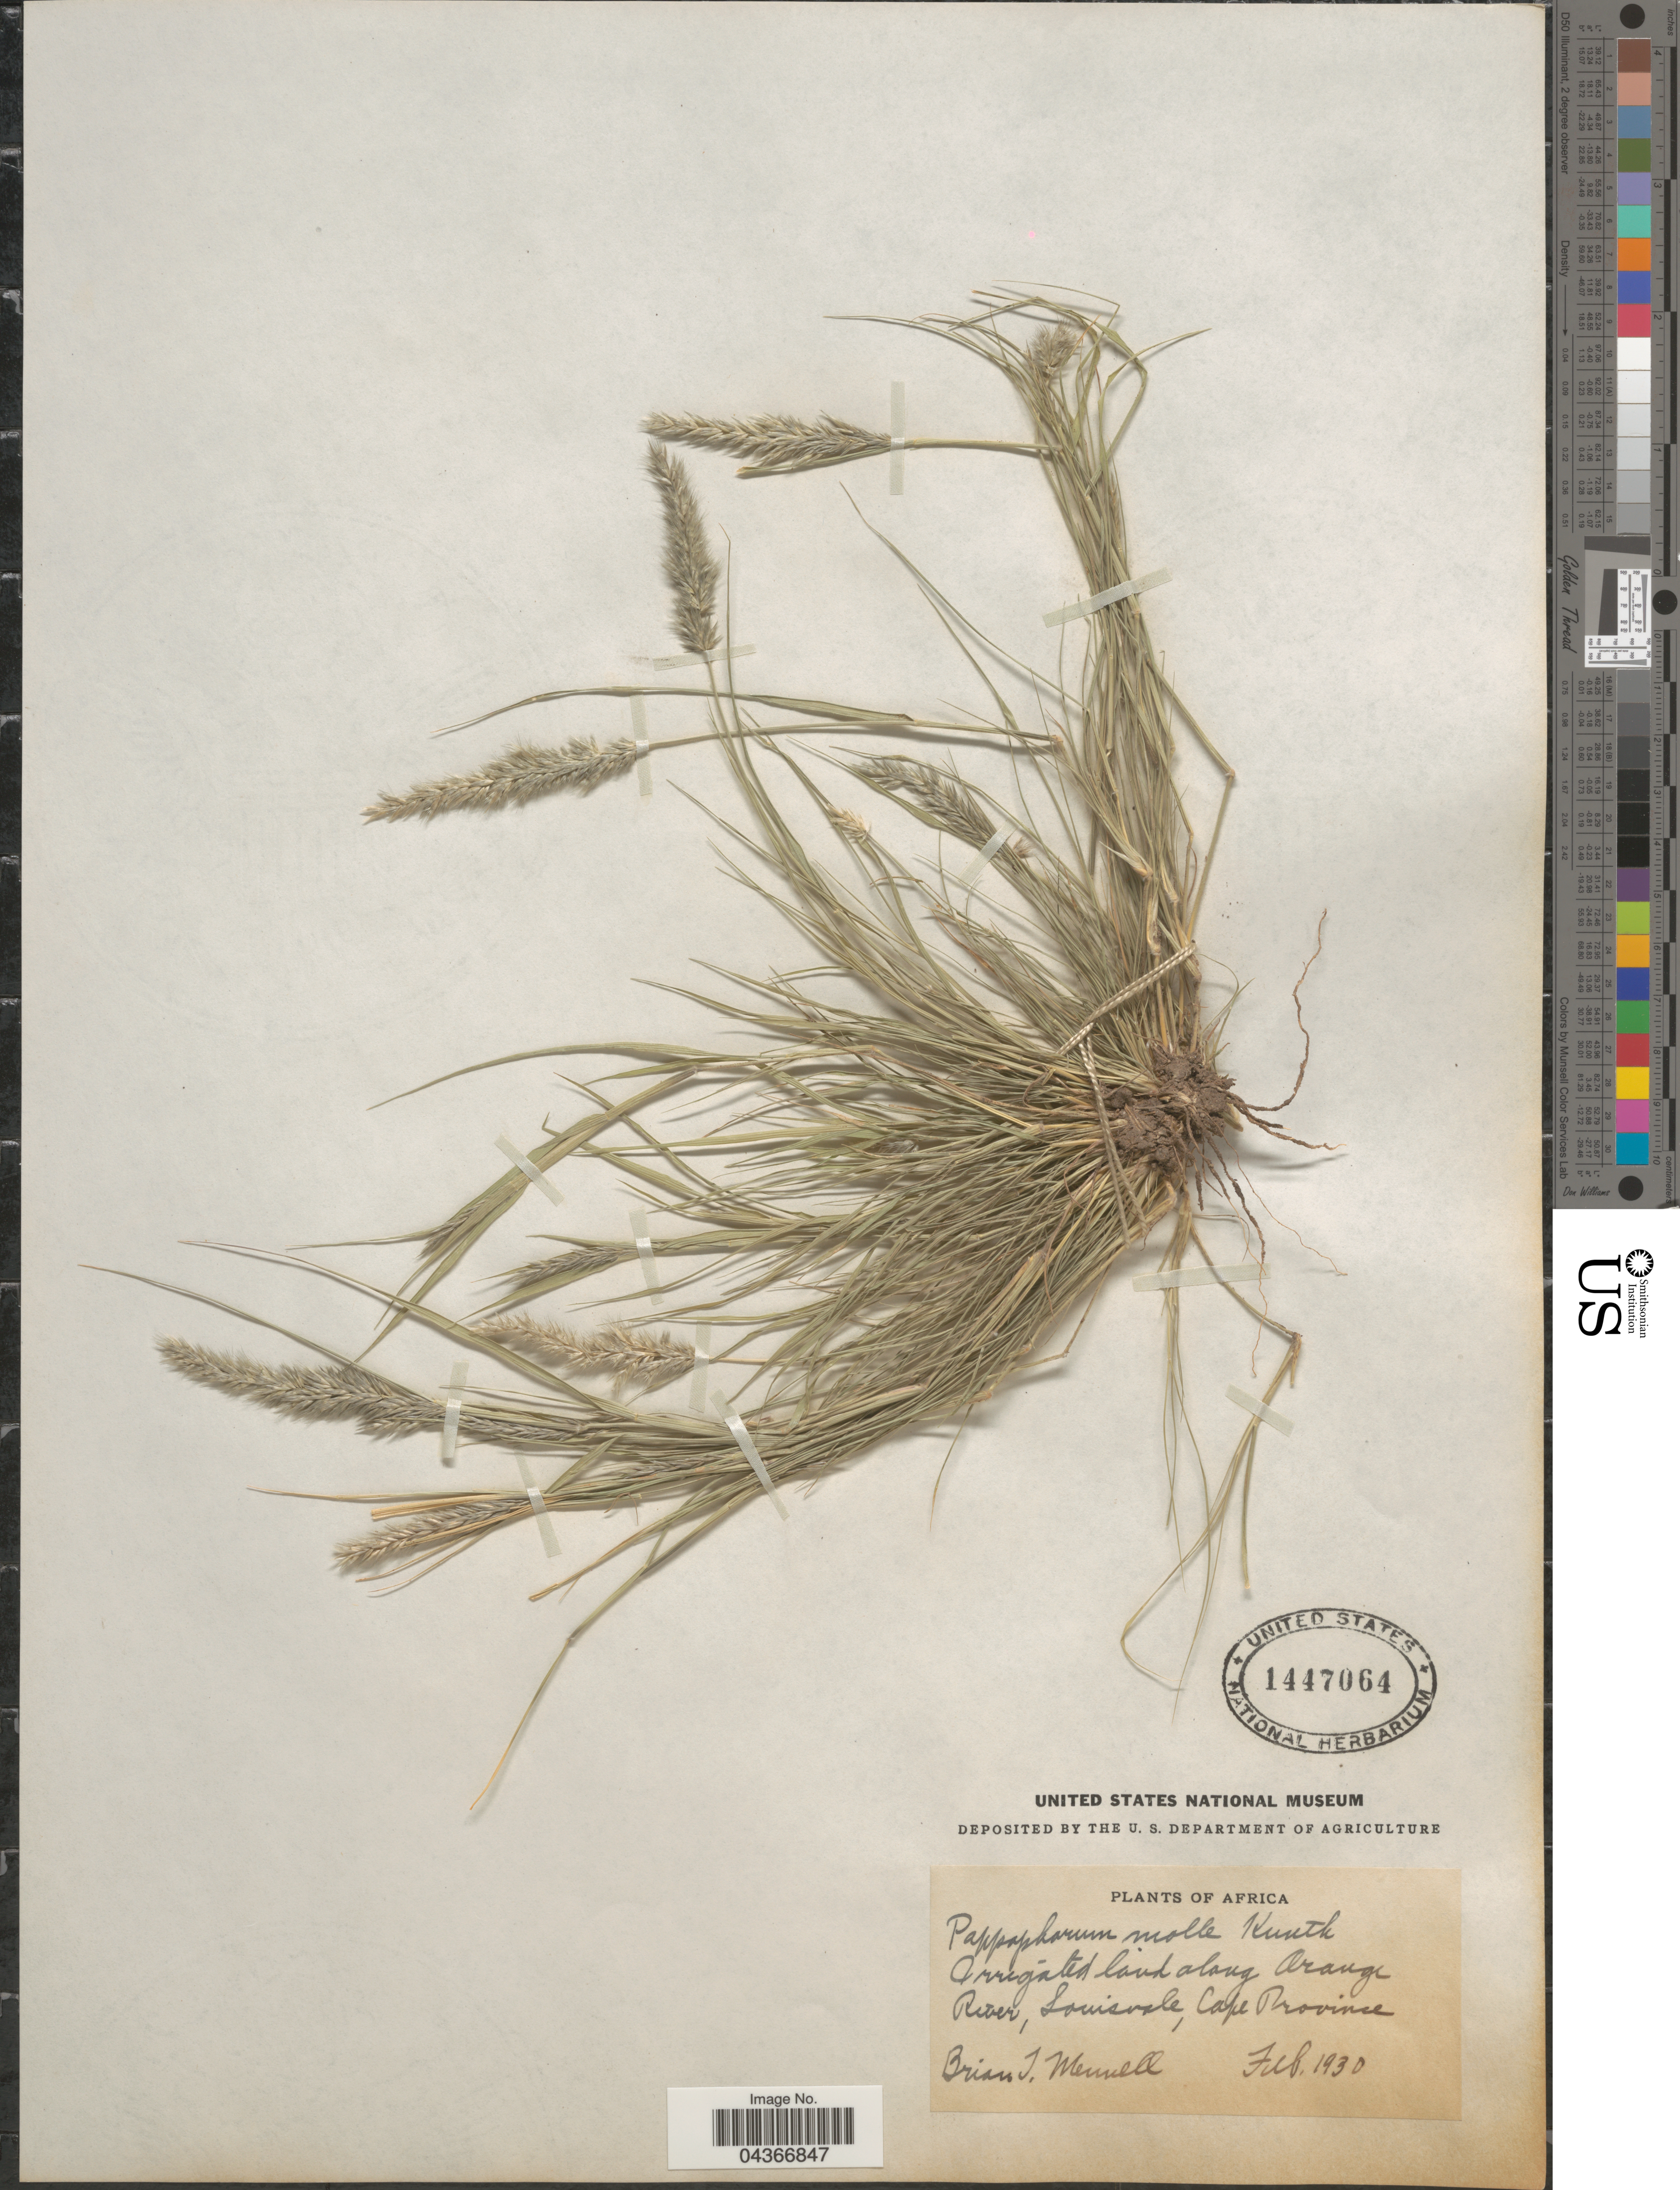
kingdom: Plantae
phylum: Tracheophyta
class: Liliopsida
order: Poales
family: Poaceae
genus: Enneapogon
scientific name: Enneapogon desvauxii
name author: P. Beauv.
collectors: B. Mennell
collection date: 1930-02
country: South Africa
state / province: Northern Cape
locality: Irrigated land along Orange River, Louisvale.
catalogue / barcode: US 1447064